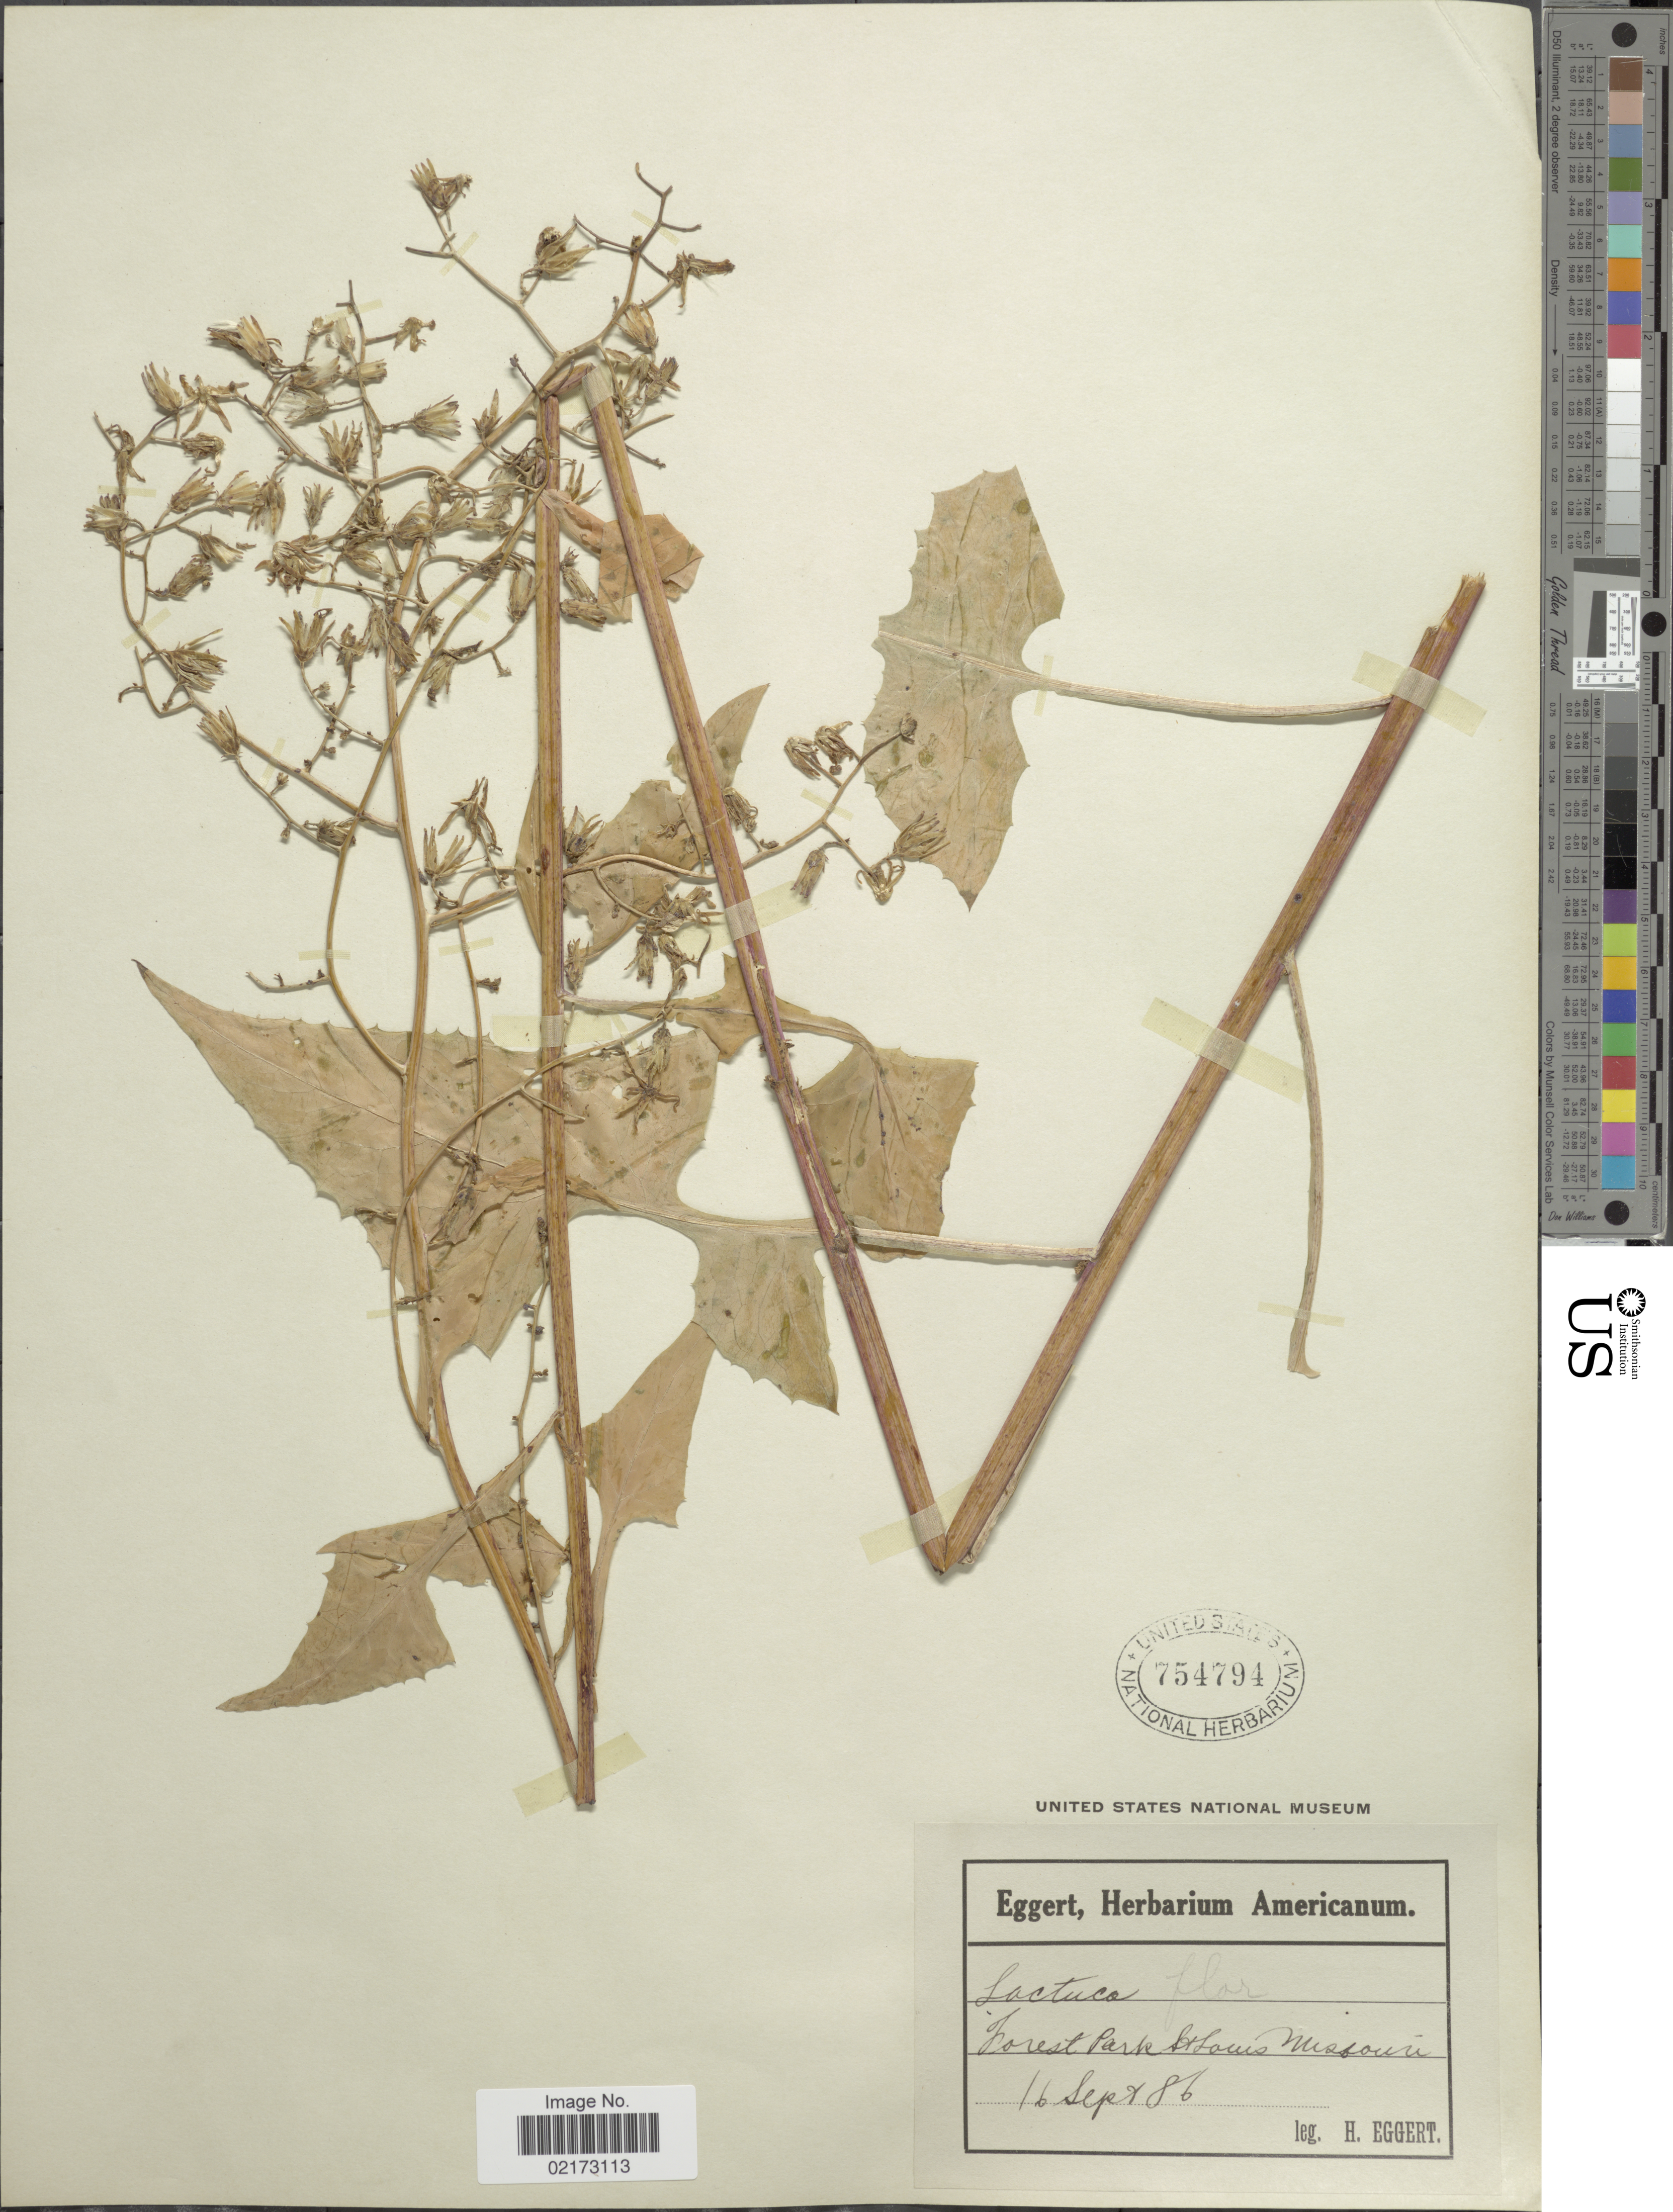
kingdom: Plantae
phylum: Tracheophyta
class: Magnoliopsida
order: Asterales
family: Asteraceae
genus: Lactuca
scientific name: Lactuca floridana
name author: (L.) Gaertn.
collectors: H. Eggert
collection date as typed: Transcribed d/m/y: 16/9/86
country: United States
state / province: Missouri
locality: Forest Park, St. Louis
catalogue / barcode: US 754794